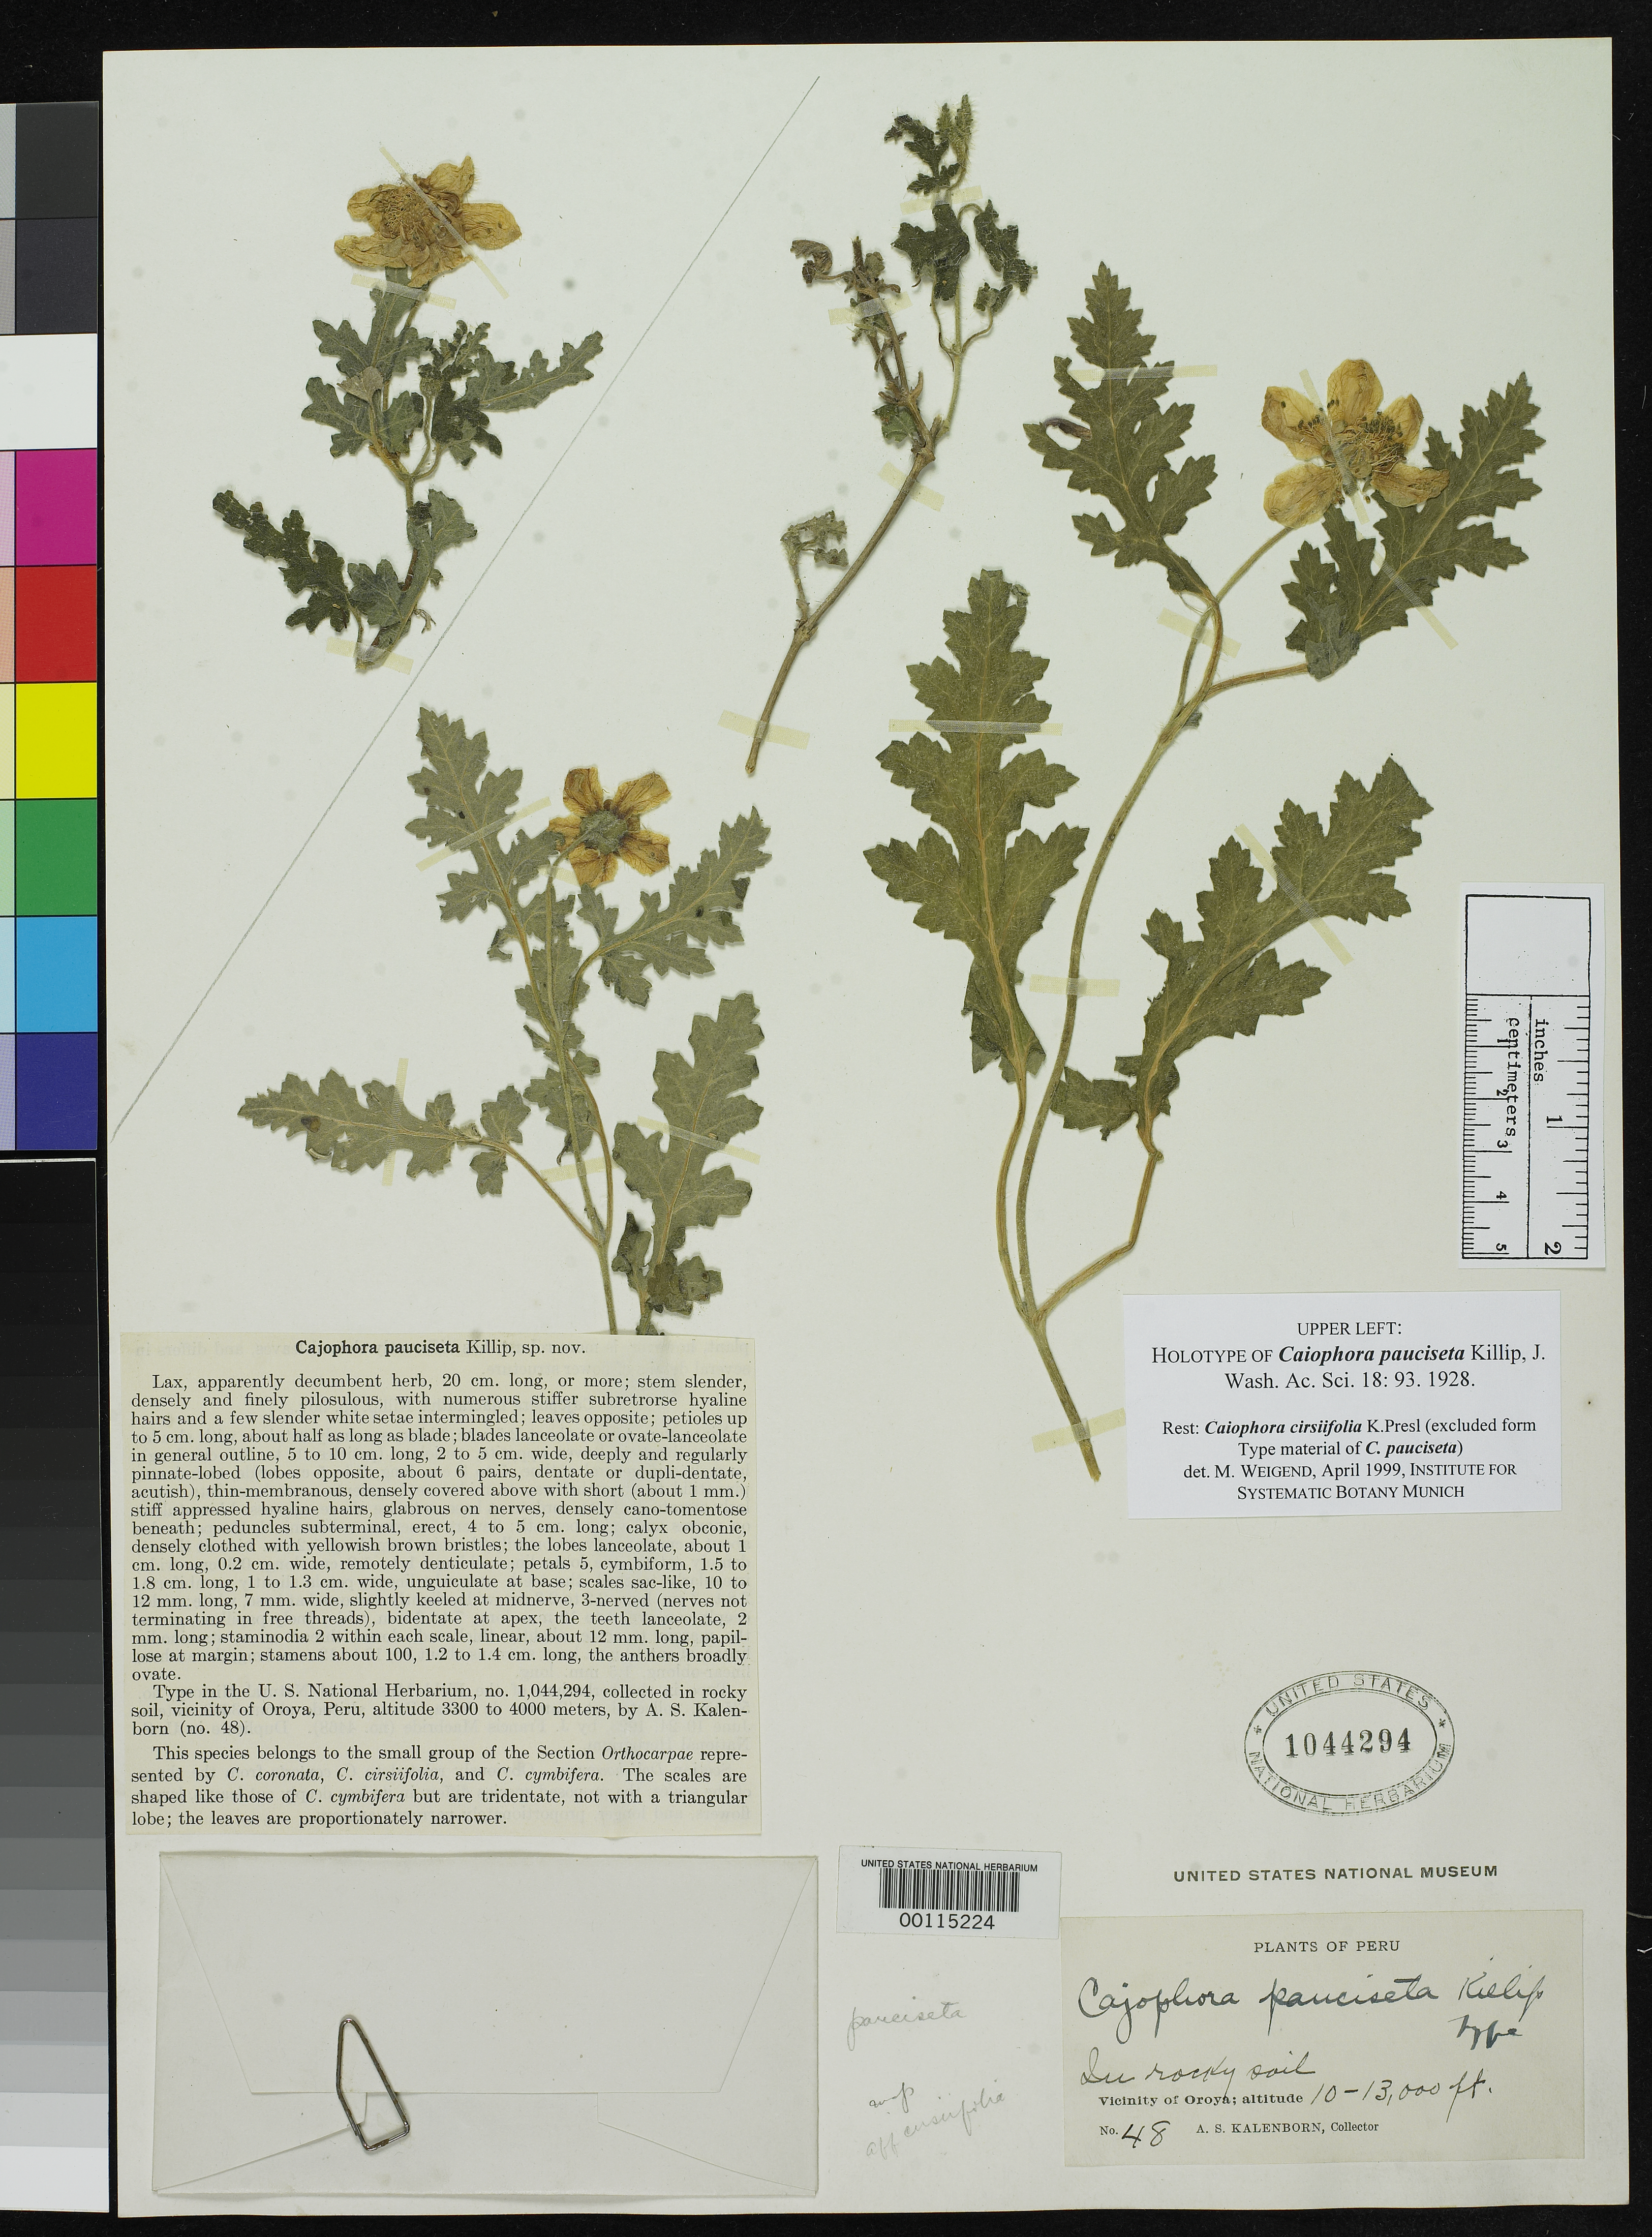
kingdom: Plantae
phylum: Tracheophyta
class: Magnoliopsida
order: Cornales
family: Loasaceae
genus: Caiophora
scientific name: Caiophora pauciseta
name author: Killip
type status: Holotype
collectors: A. Kalenborn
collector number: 48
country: Peru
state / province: Junín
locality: Vicinity of La Oroya.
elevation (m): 3300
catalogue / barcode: US 1044294